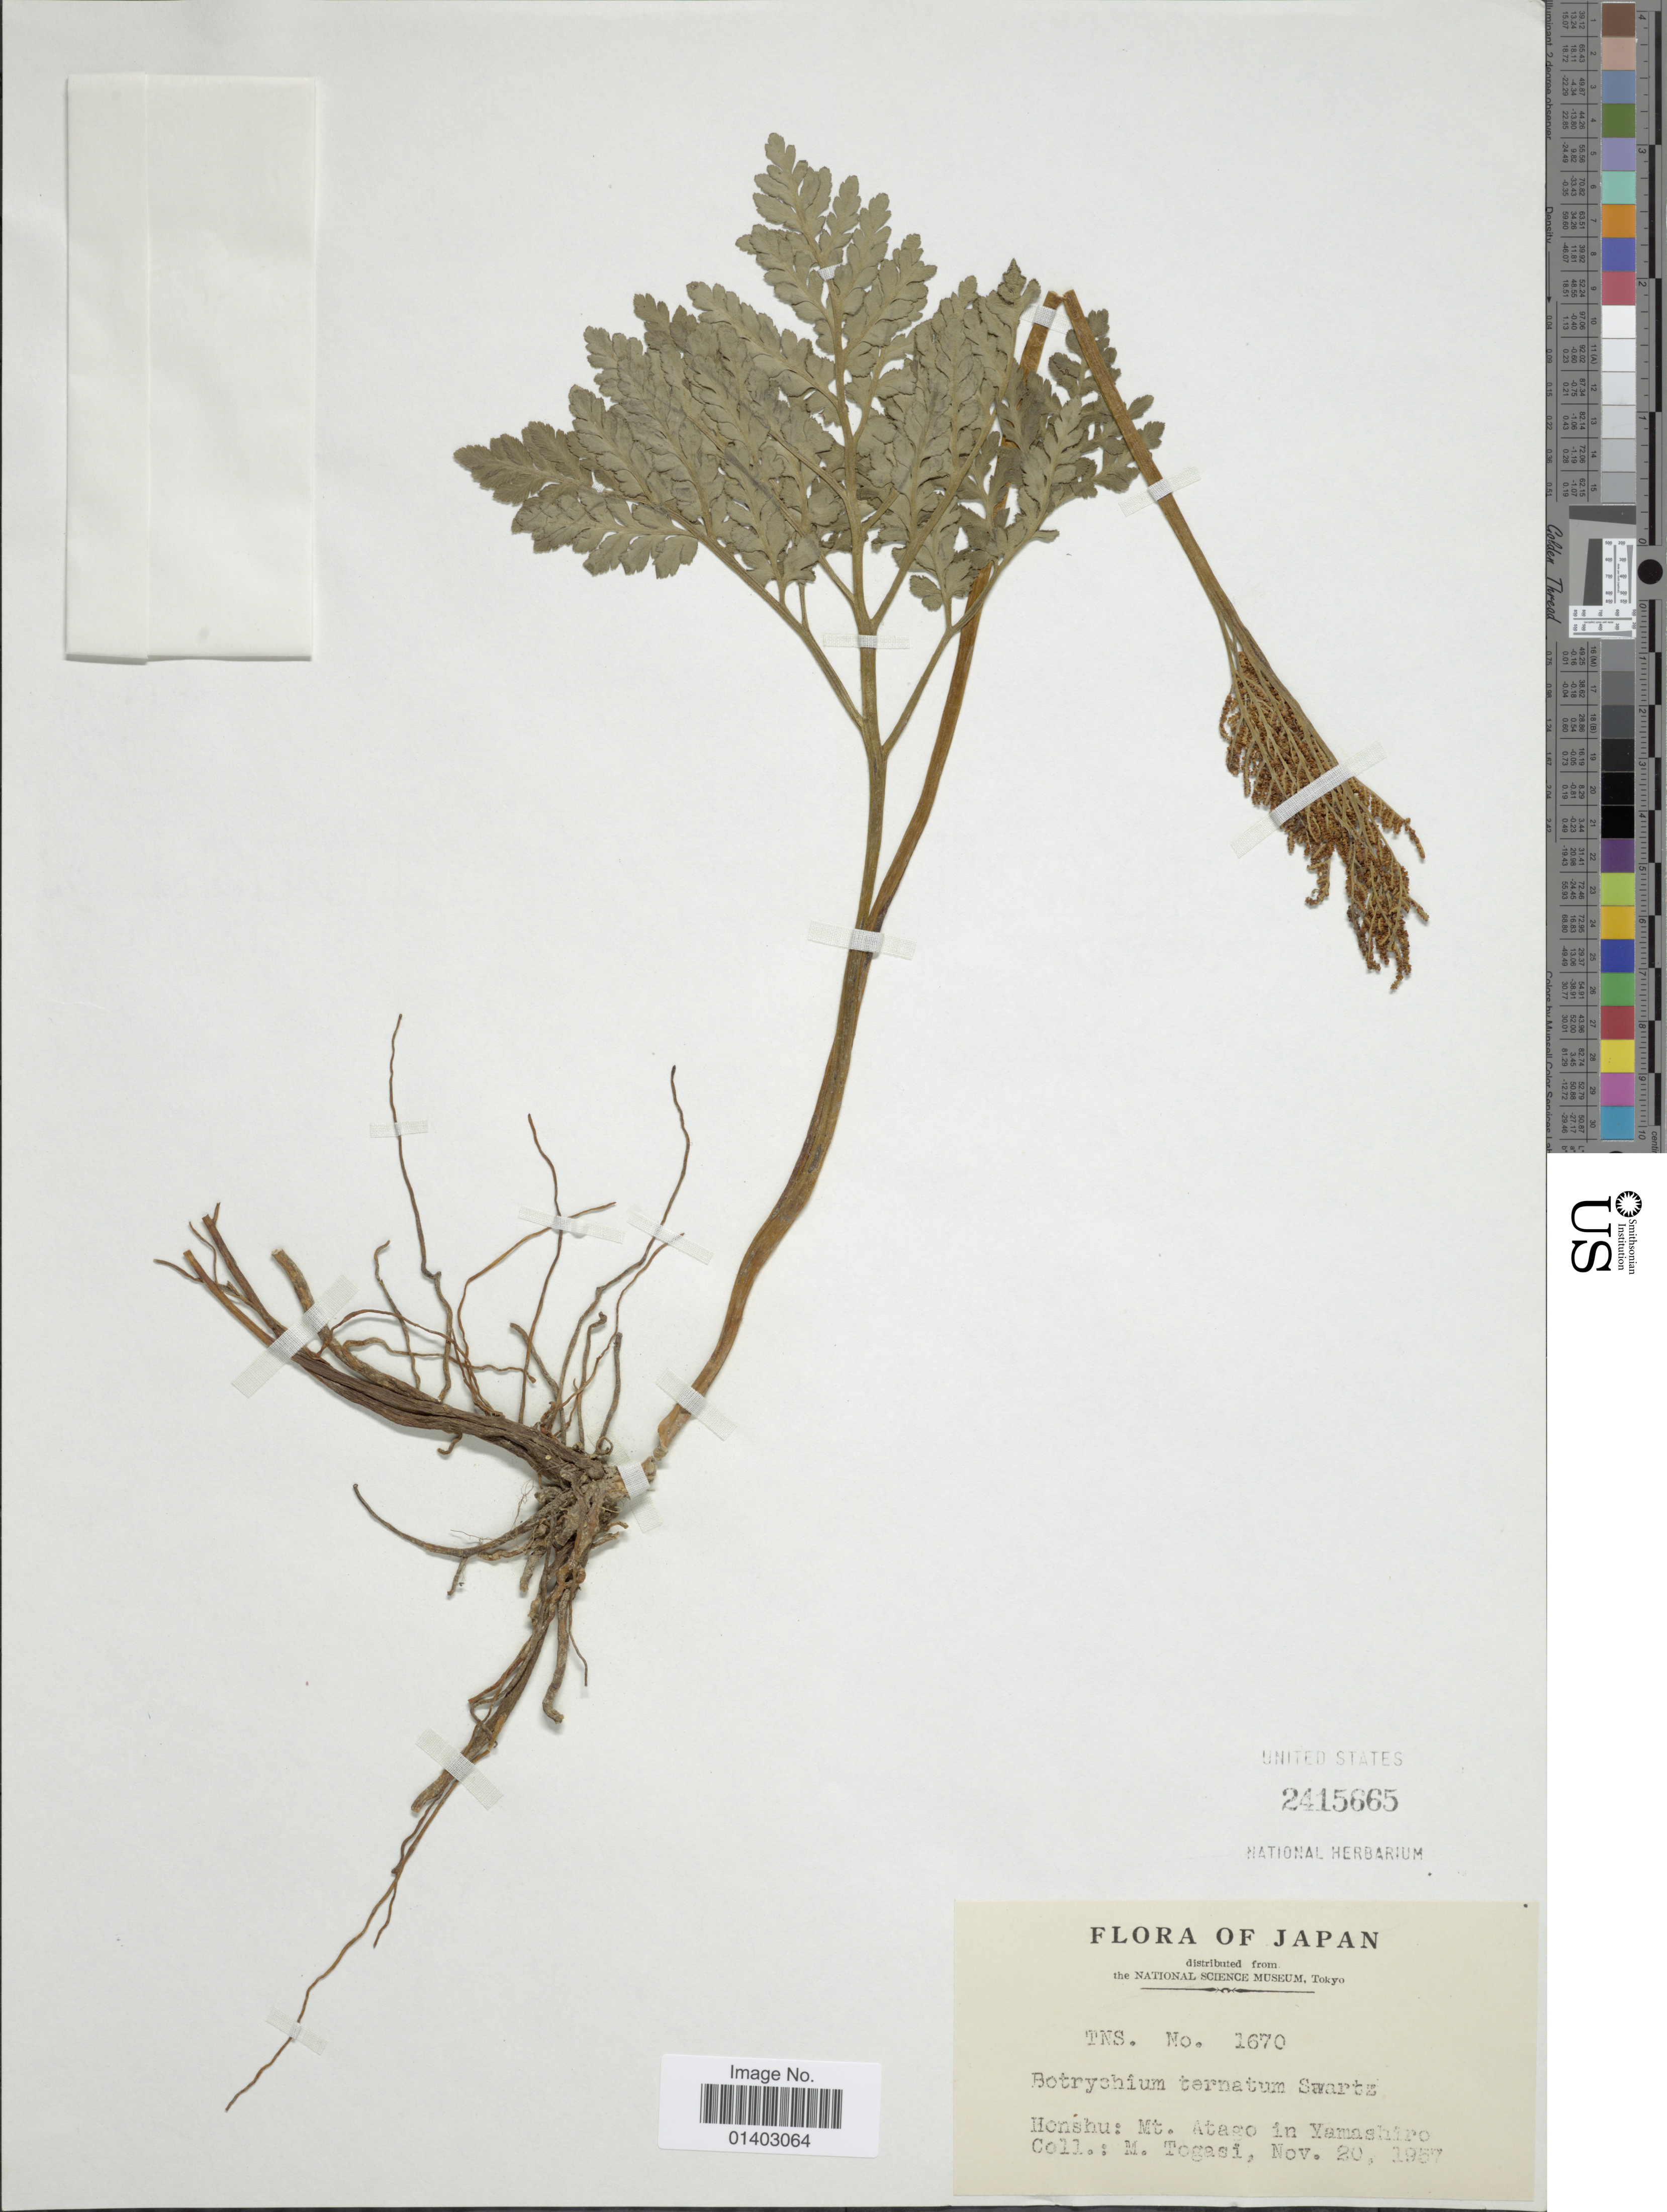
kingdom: Plantae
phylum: Tracheophyta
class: Polypodiopsida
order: Ophioglossales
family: Ophioglossaceae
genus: Botrychium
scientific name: Botrychium ternatum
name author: (Thunb.) Sw.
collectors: M. Togashi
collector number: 1670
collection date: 1957-11-20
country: Japan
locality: Honshu: Mt Atago in Yamashiro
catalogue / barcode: US 2415665